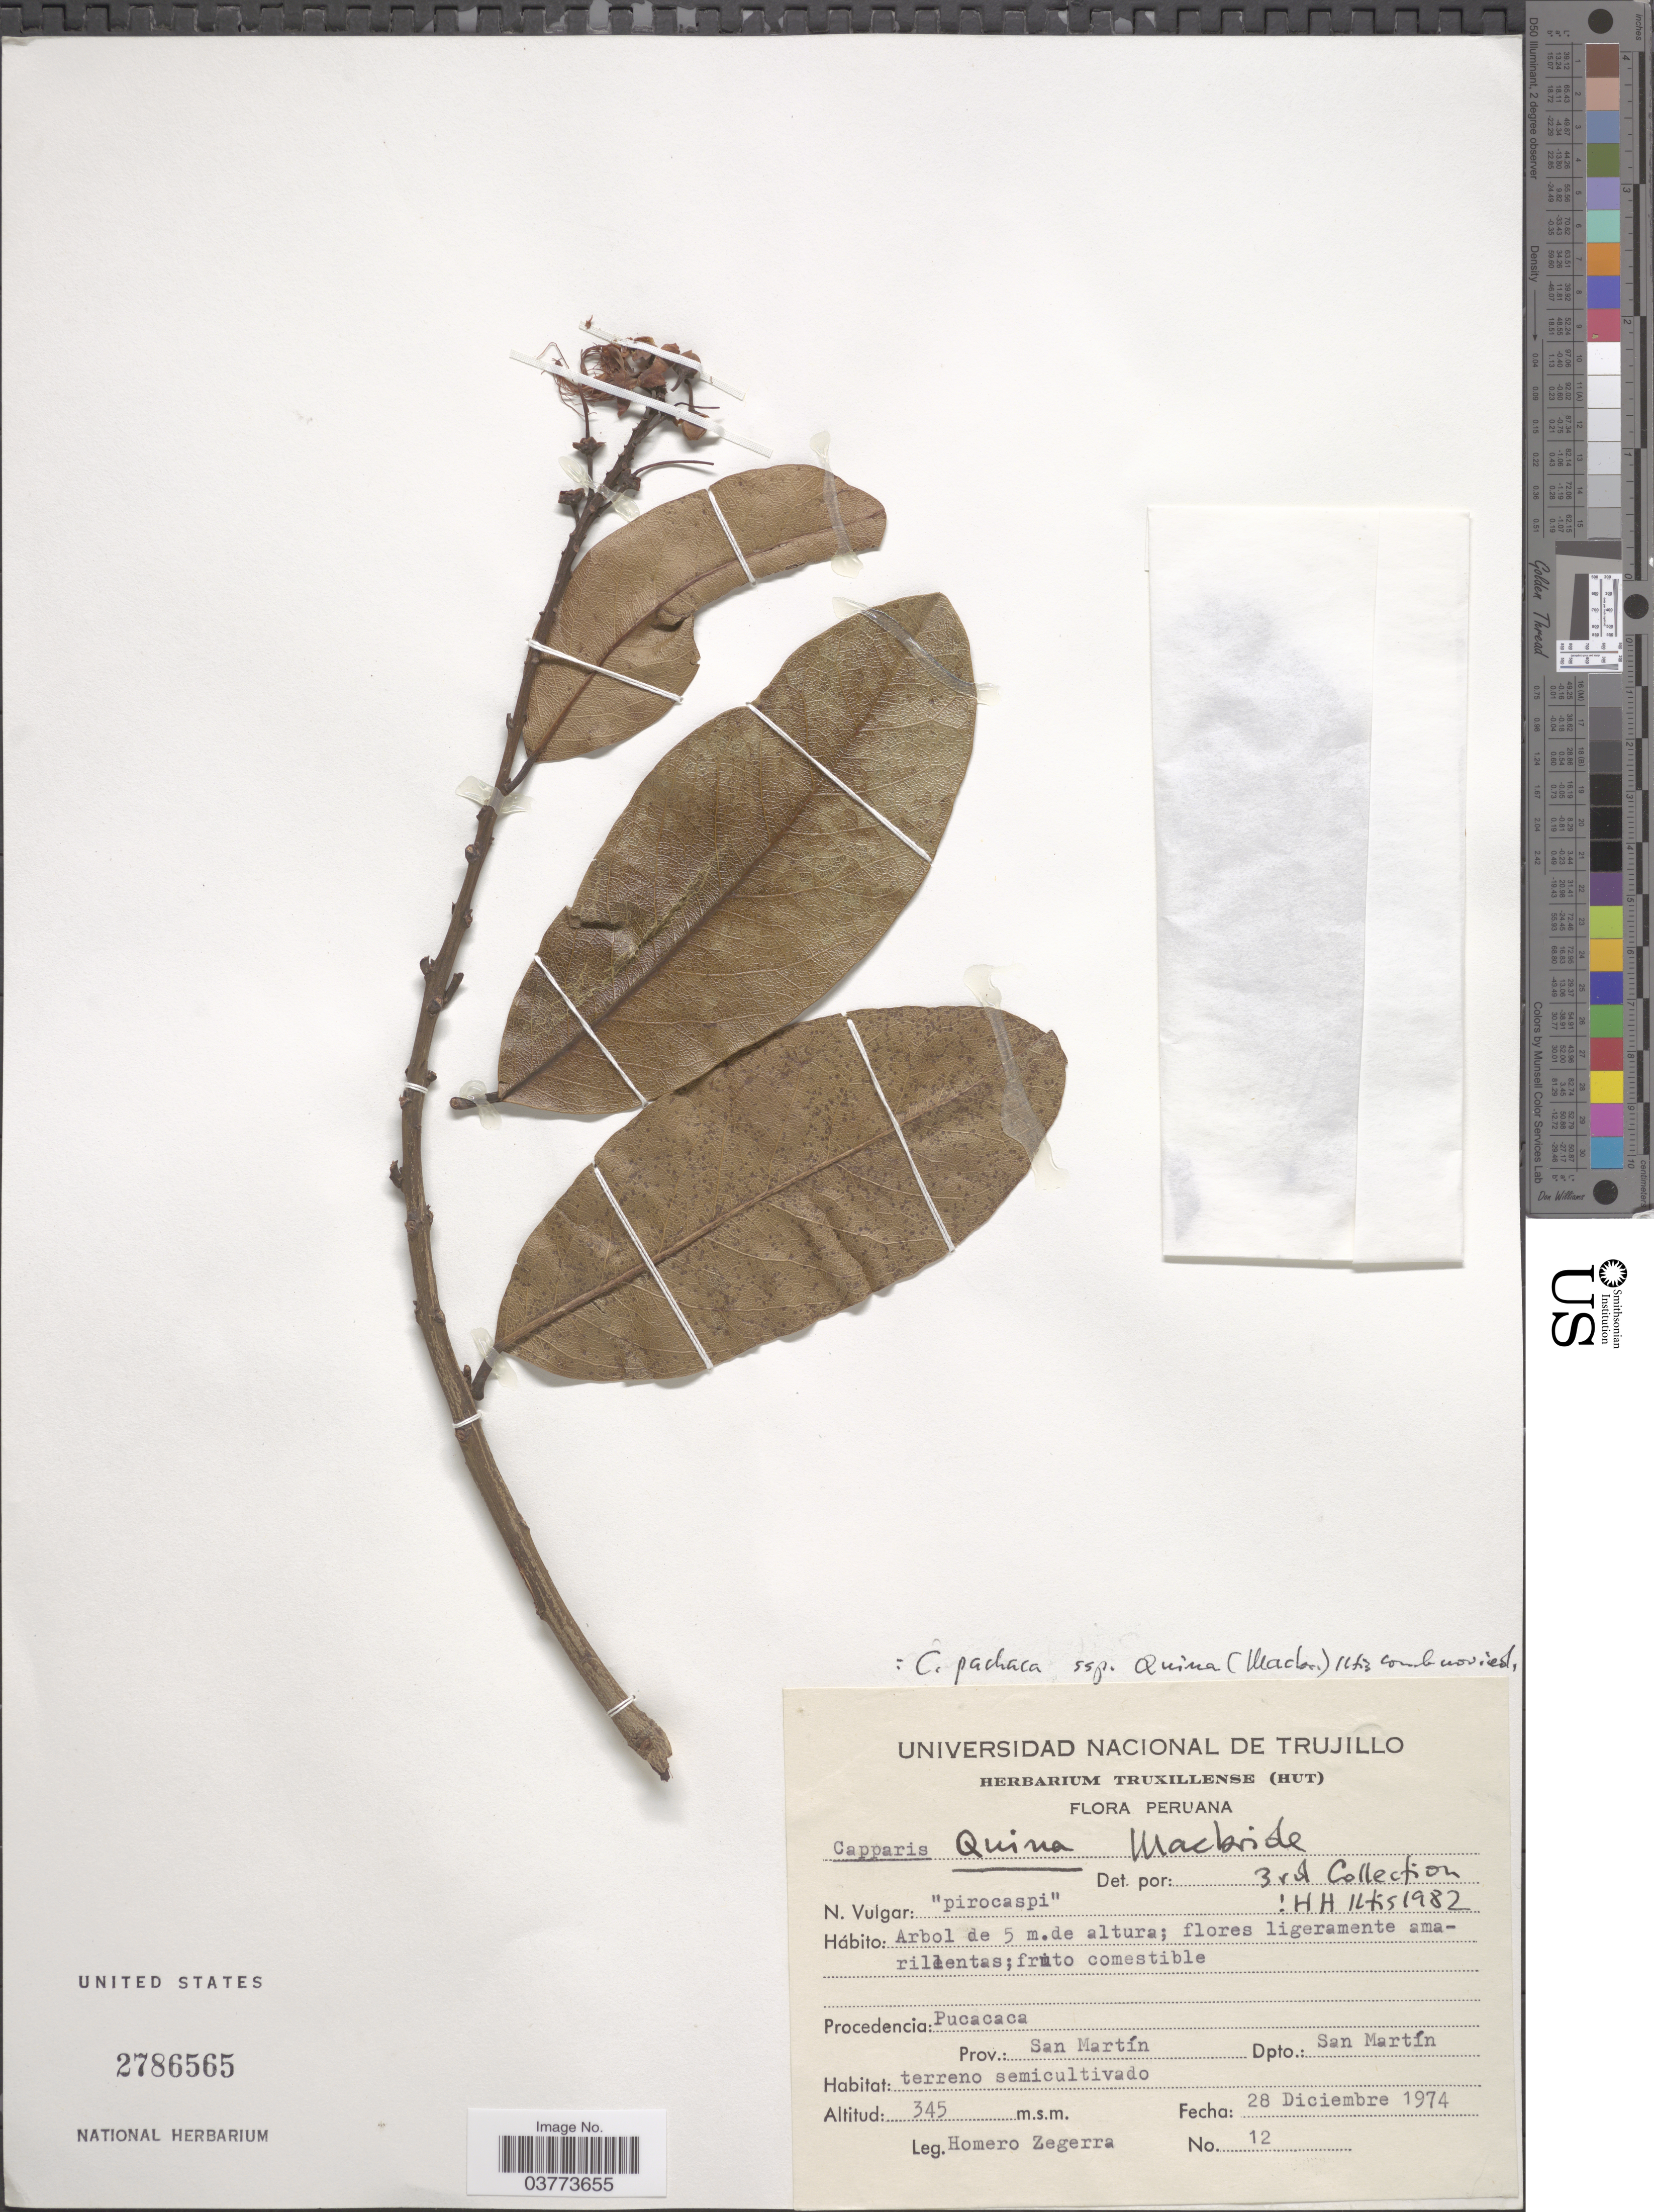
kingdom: Plantae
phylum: Tracheophyta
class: Magnoliopsida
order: Brassicales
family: Capparaceae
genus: Neocapparis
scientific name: Neocapparis quina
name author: (J.F. Macbr.) Cornejo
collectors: H. Zegarra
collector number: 12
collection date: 1974-12-28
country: Peru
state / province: San Martín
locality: Procedencia Pucacaca. Prov.: San Martín. Dpto.: San Martín.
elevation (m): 345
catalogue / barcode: US 2786565